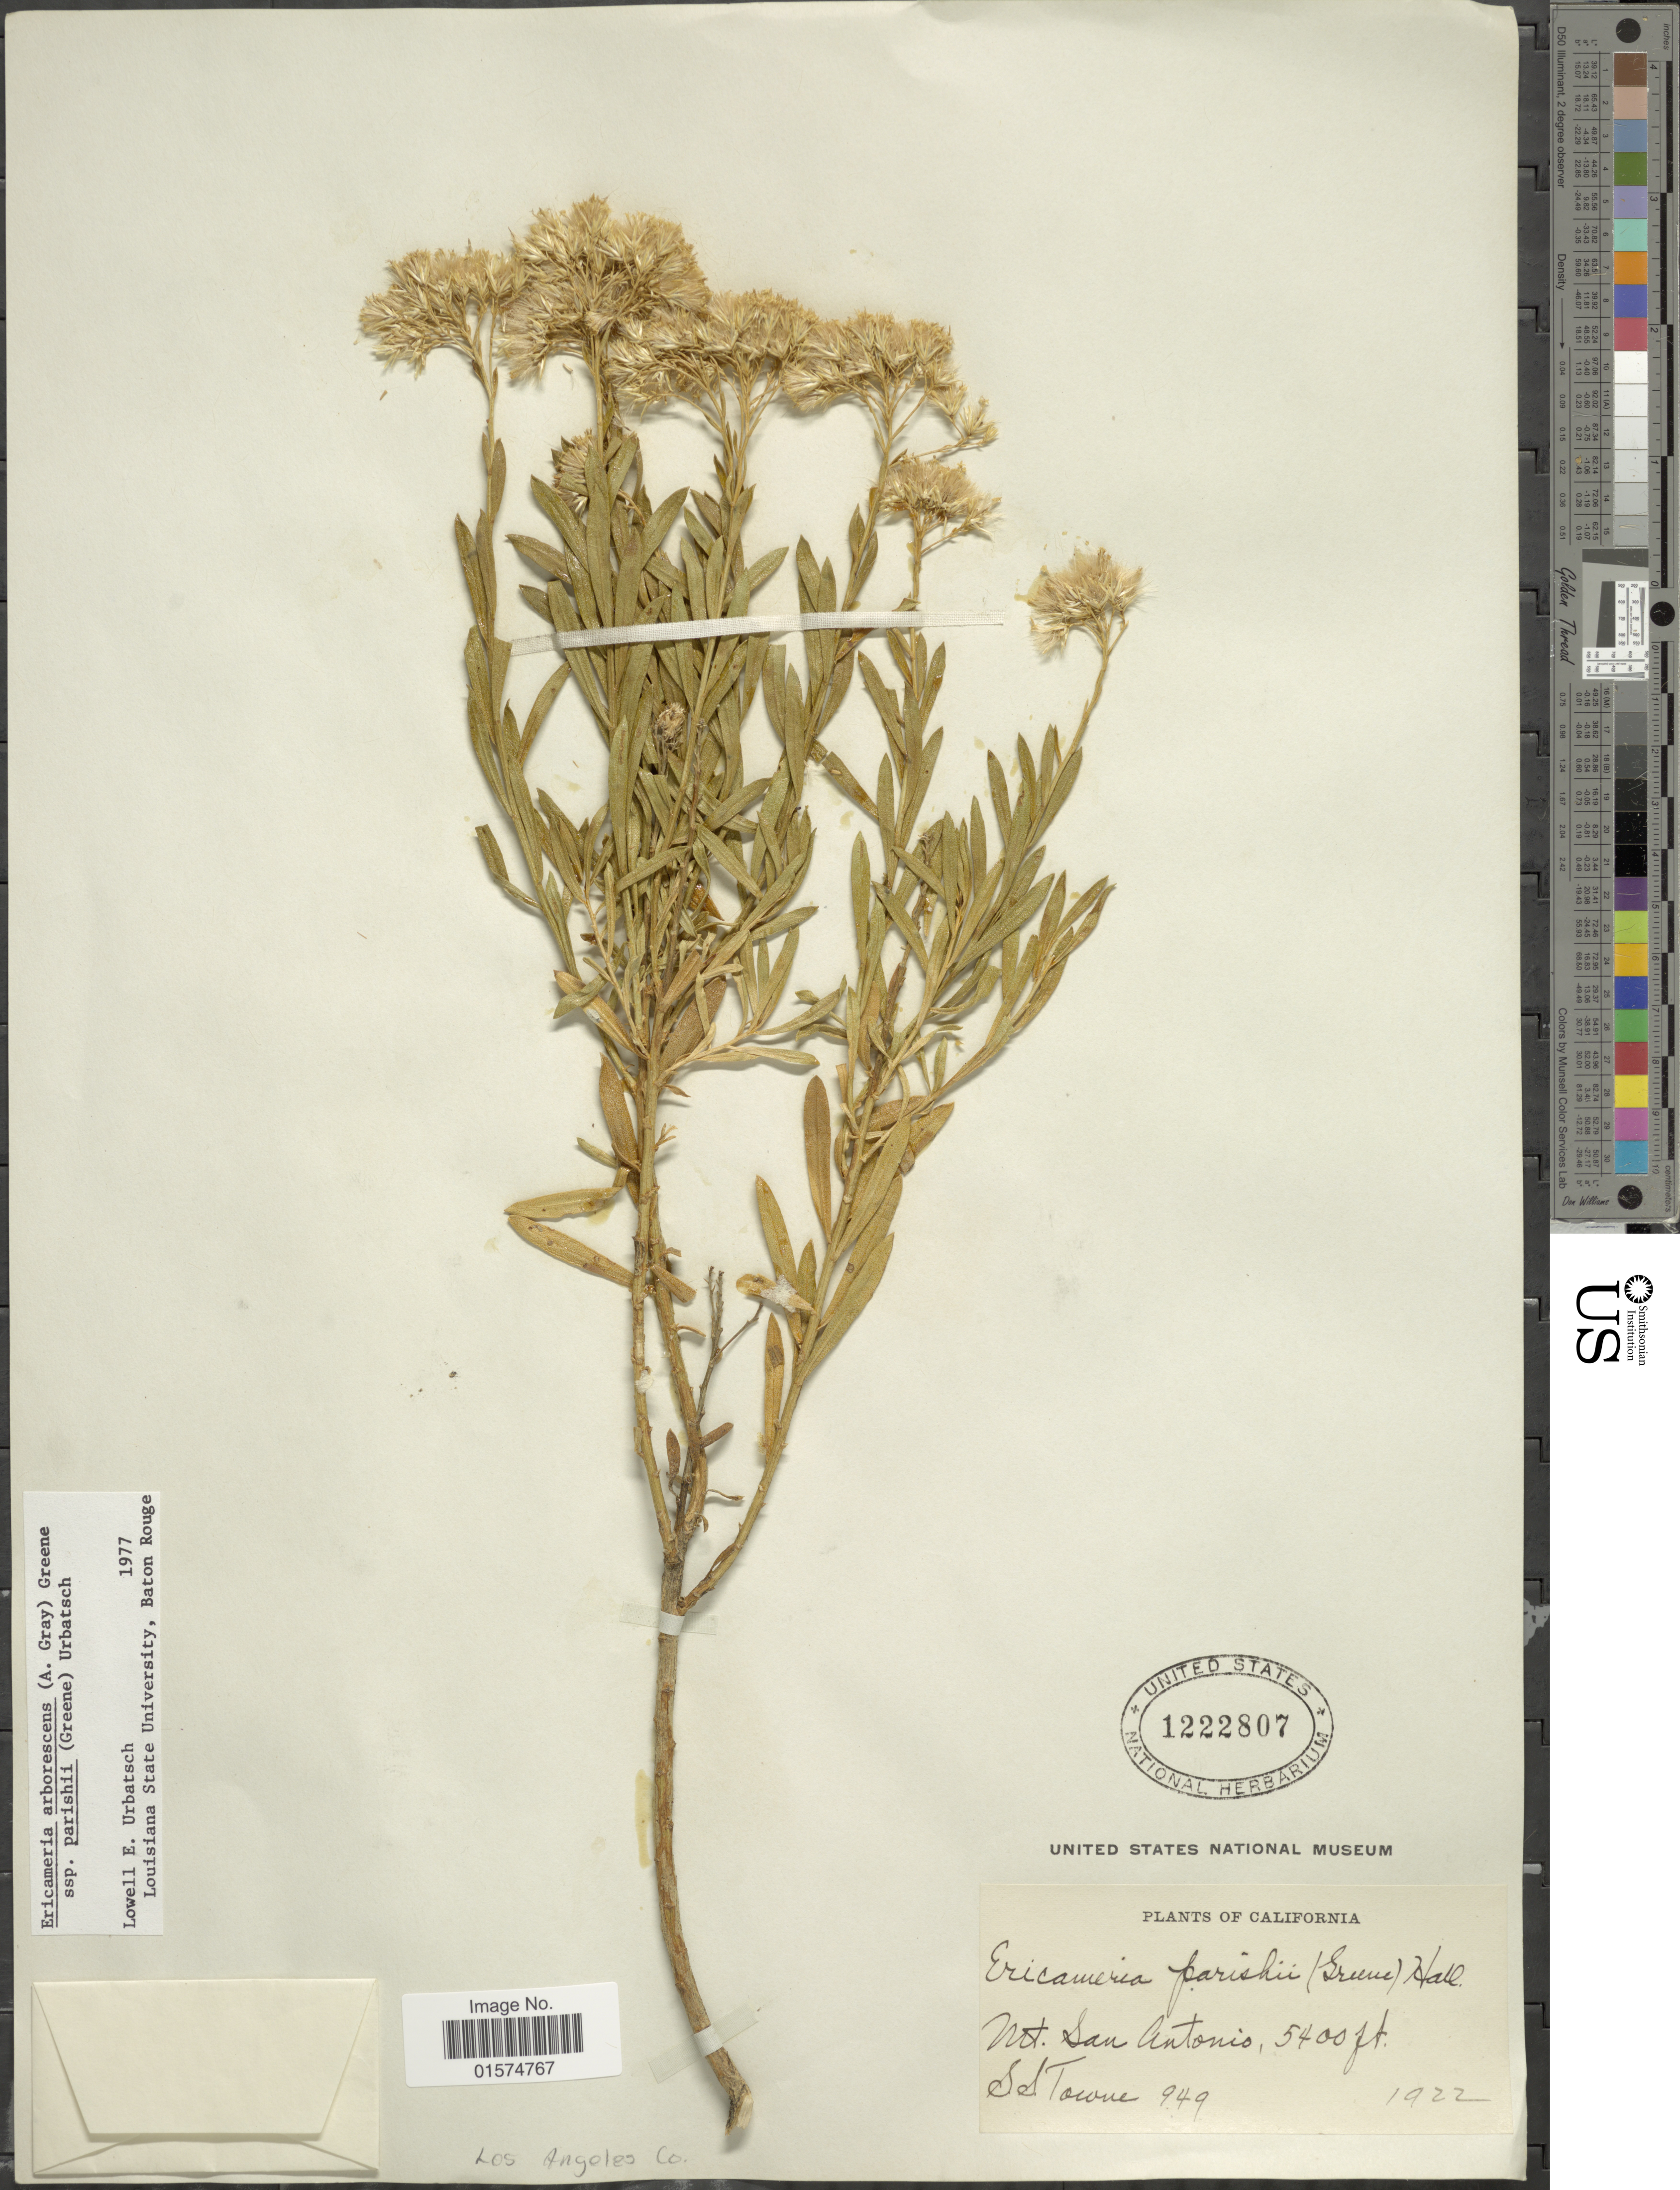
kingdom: Plantae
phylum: Tracheophyta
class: Magnoliopsida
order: Asterales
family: Asteraceae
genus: Ericameria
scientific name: Ericameria arborescens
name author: (A. Gray) Greene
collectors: S. Towne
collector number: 949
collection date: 1922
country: United States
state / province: California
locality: Mt. San Antonio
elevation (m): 1646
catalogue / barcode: US 1222807